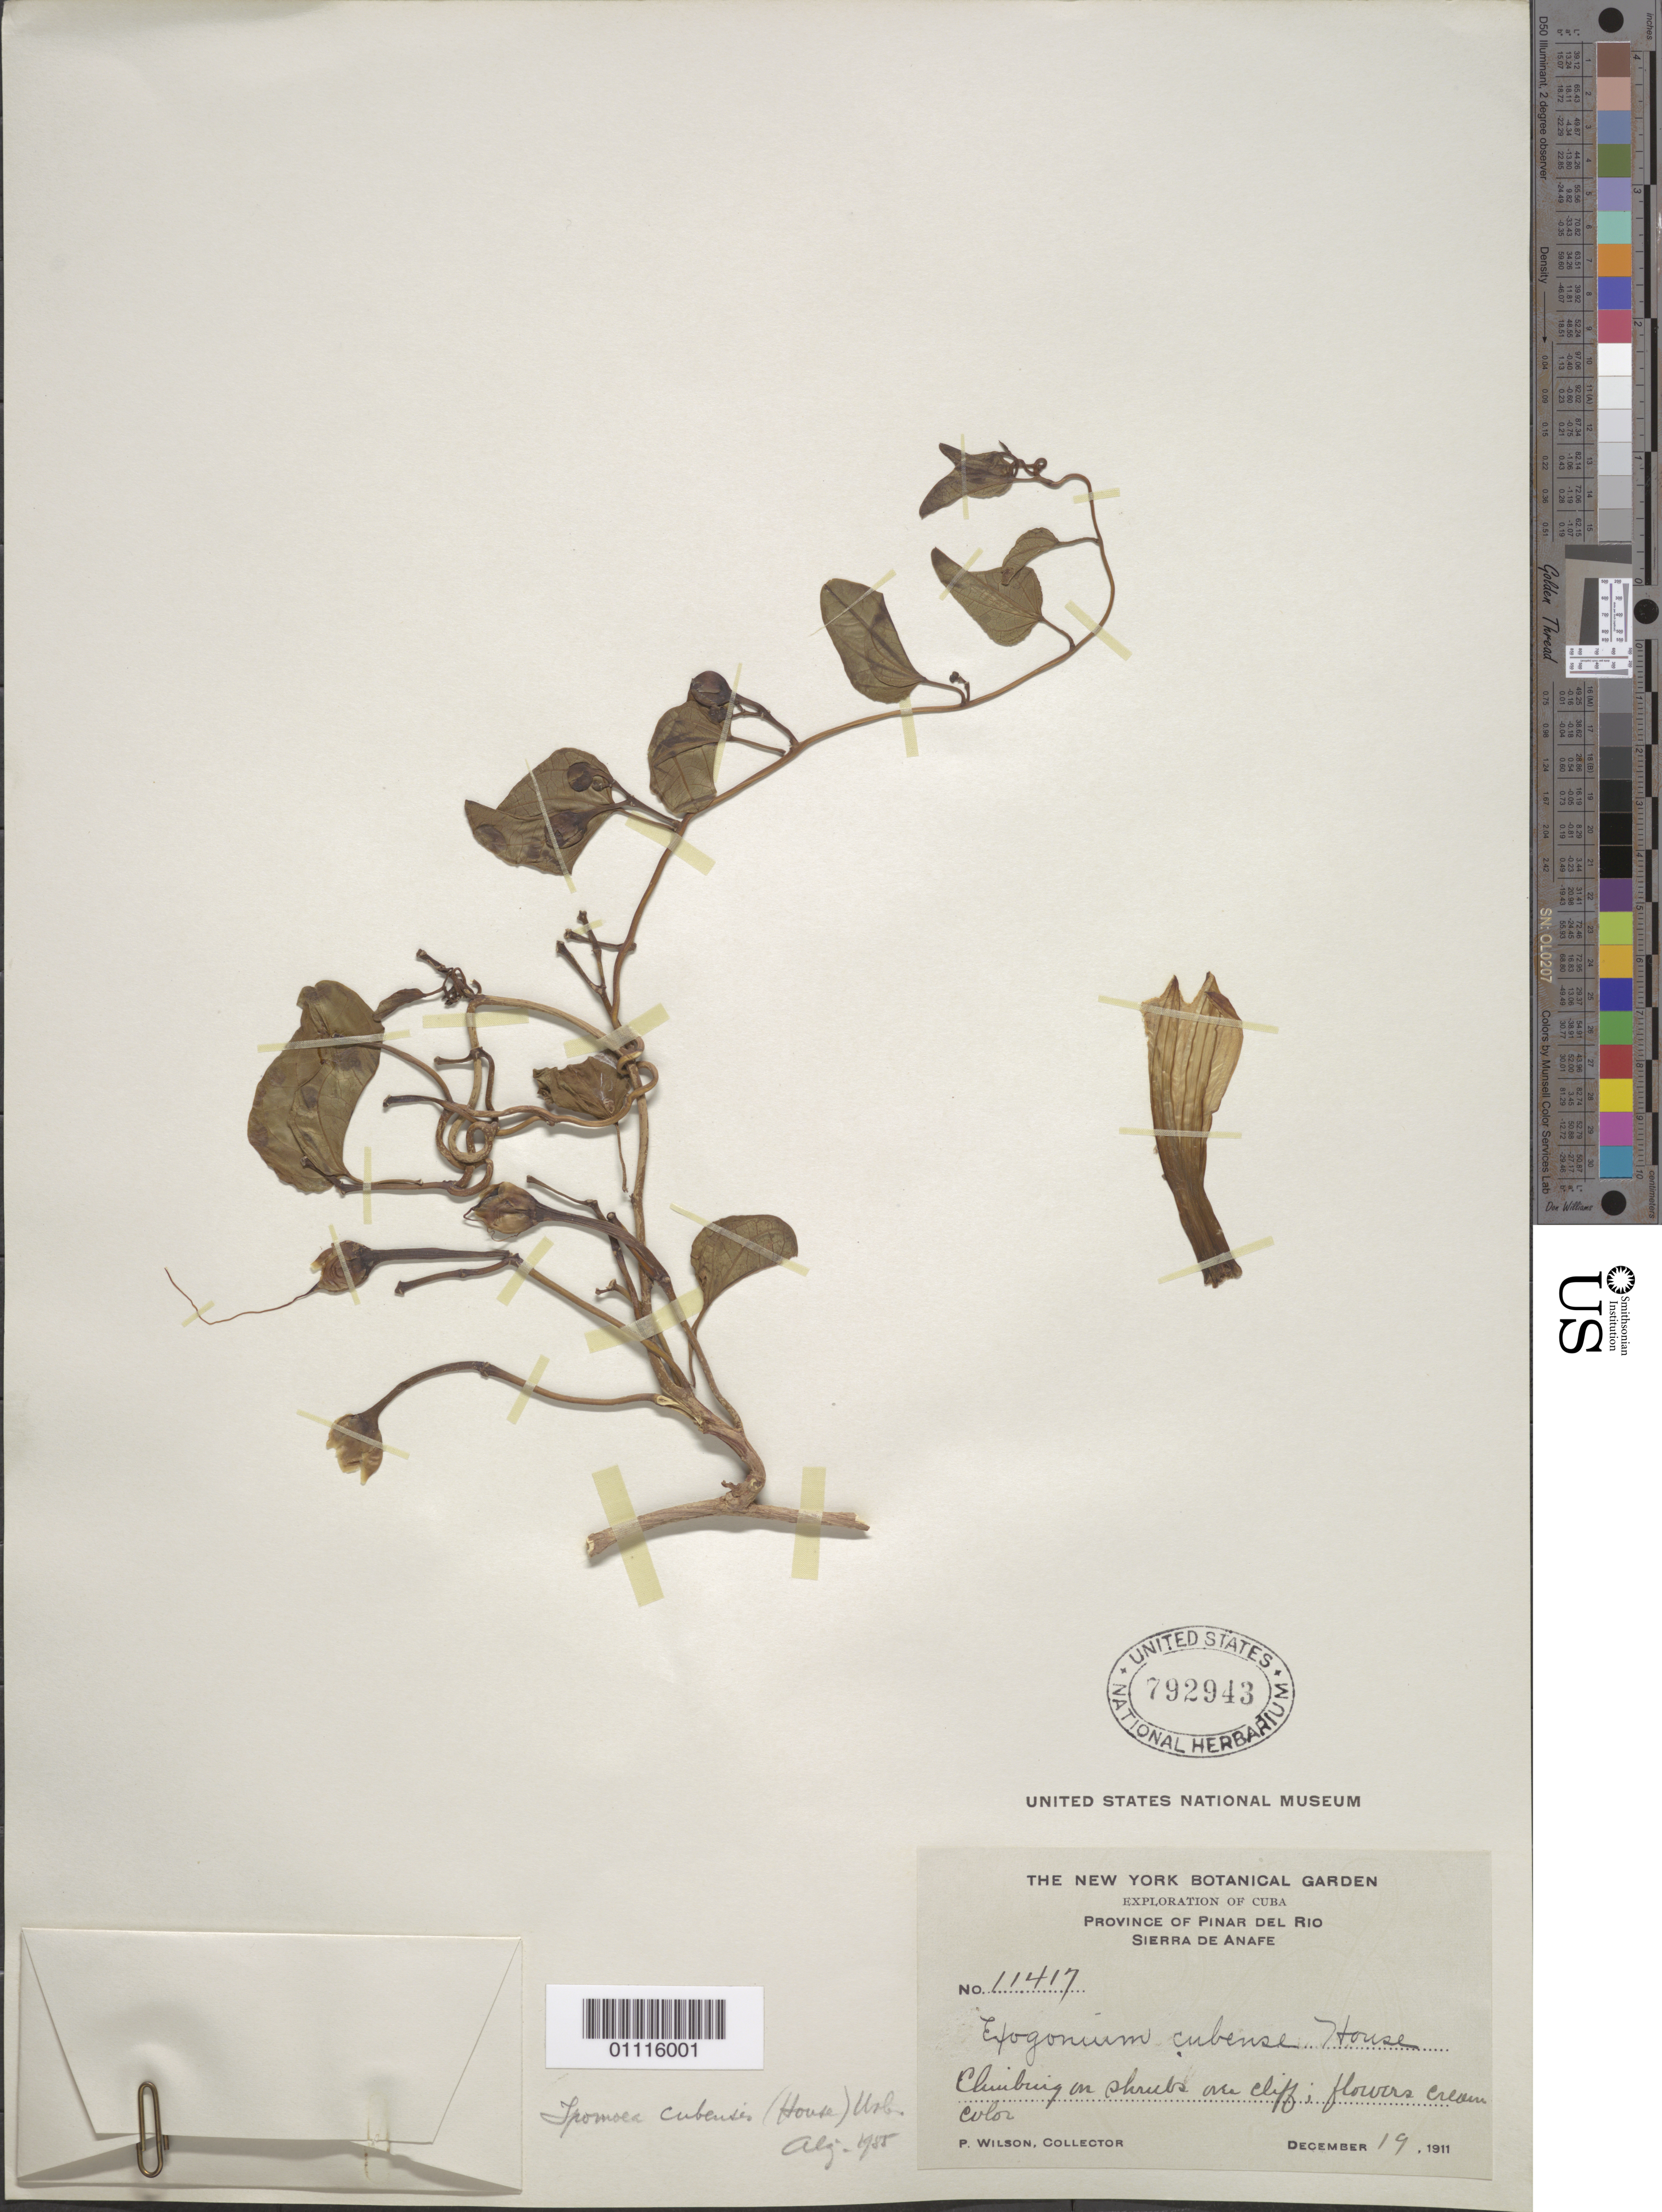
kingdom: Plantae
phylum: Tracheophyta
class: Magnoliopsida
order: Solanales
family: Convolvulaceae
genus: Ipomoea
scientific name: Ipomoea cubensis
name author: (House) Urb.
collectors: P. Wilson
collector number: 11417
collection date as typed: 19 Dec 1911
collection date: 1911-12-19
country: Cuba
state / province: Pinar del Rio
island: Cuba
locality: Sierra de Anafe Climbing on shrubs near cliff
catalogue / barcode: US 792943